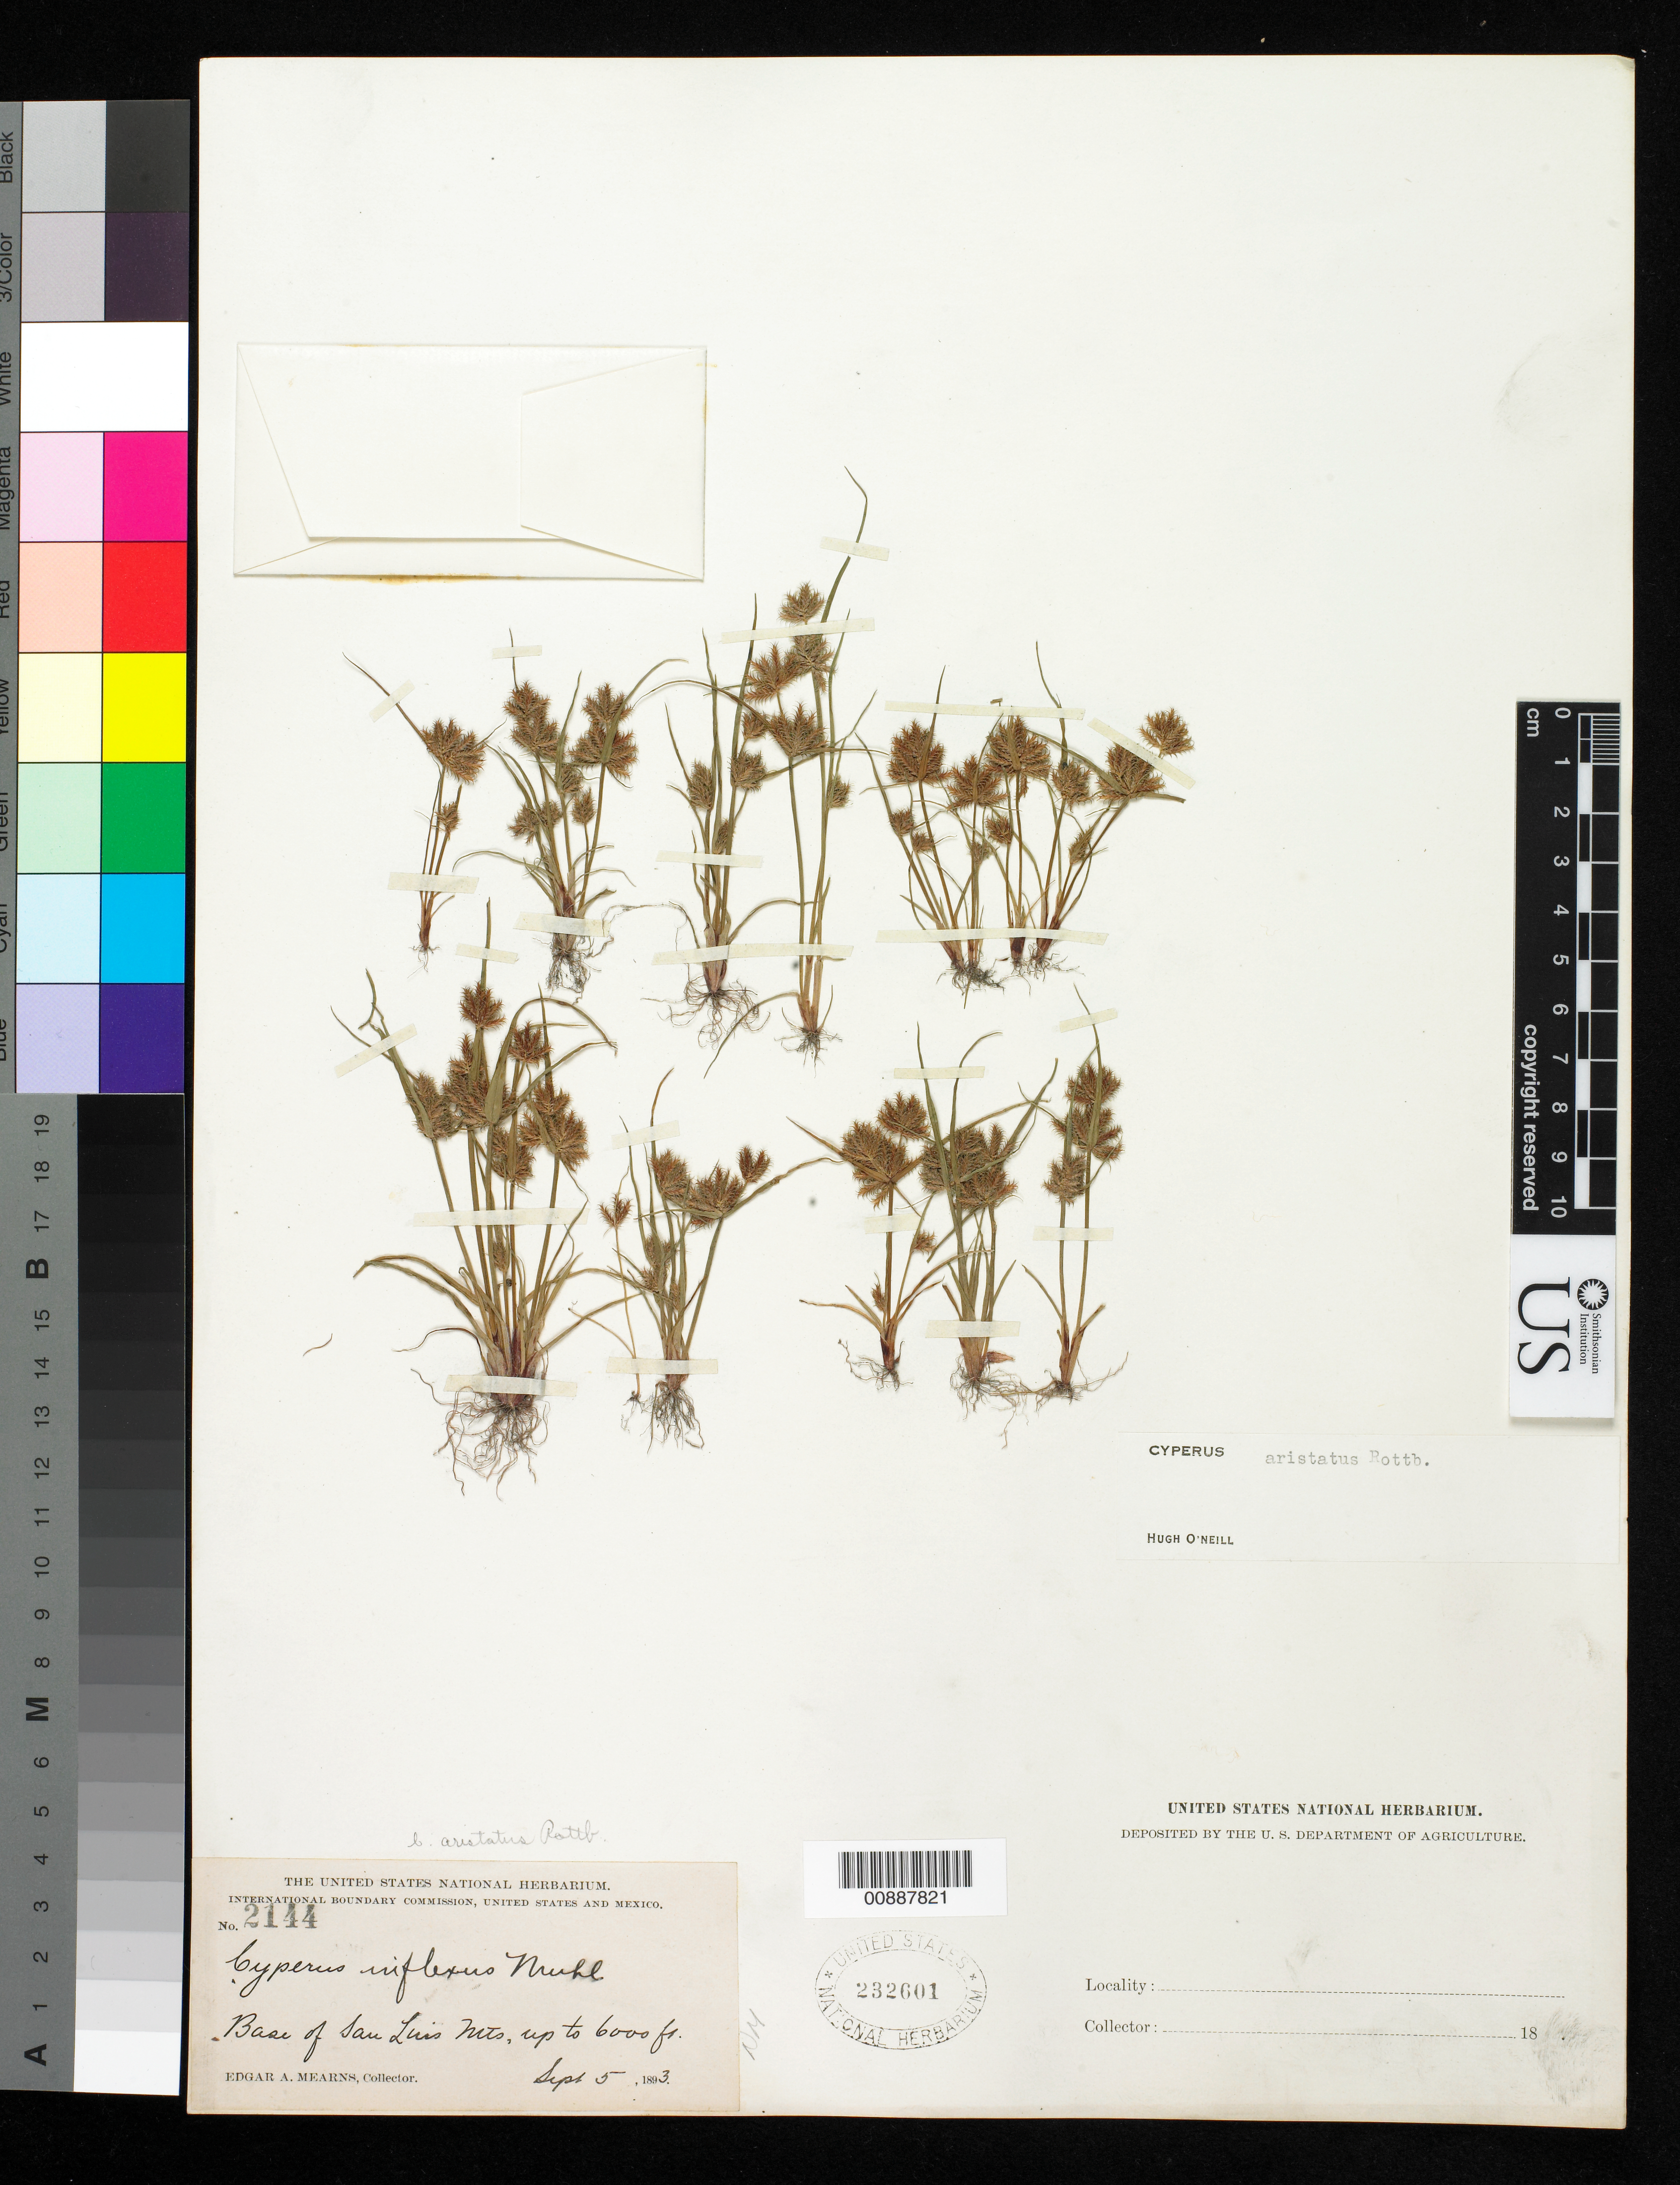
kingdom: Plantae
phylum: Tracheophyta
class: Liliopsida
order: Poales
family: Cyperaceae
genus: Cyperus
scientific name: Cyperus squarrosus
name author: L.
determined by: Strong, Mark T., (BOT), Smithsonian Institution - National Museum of Natural History (UNITED STATES)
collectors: E. A. Mearns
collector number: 2144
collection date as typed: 05 Sep 1893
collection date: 1893-09-05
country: United States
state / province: New Mexico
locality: Base of San Luis Mts.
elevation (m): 1829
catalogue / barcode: US 232601